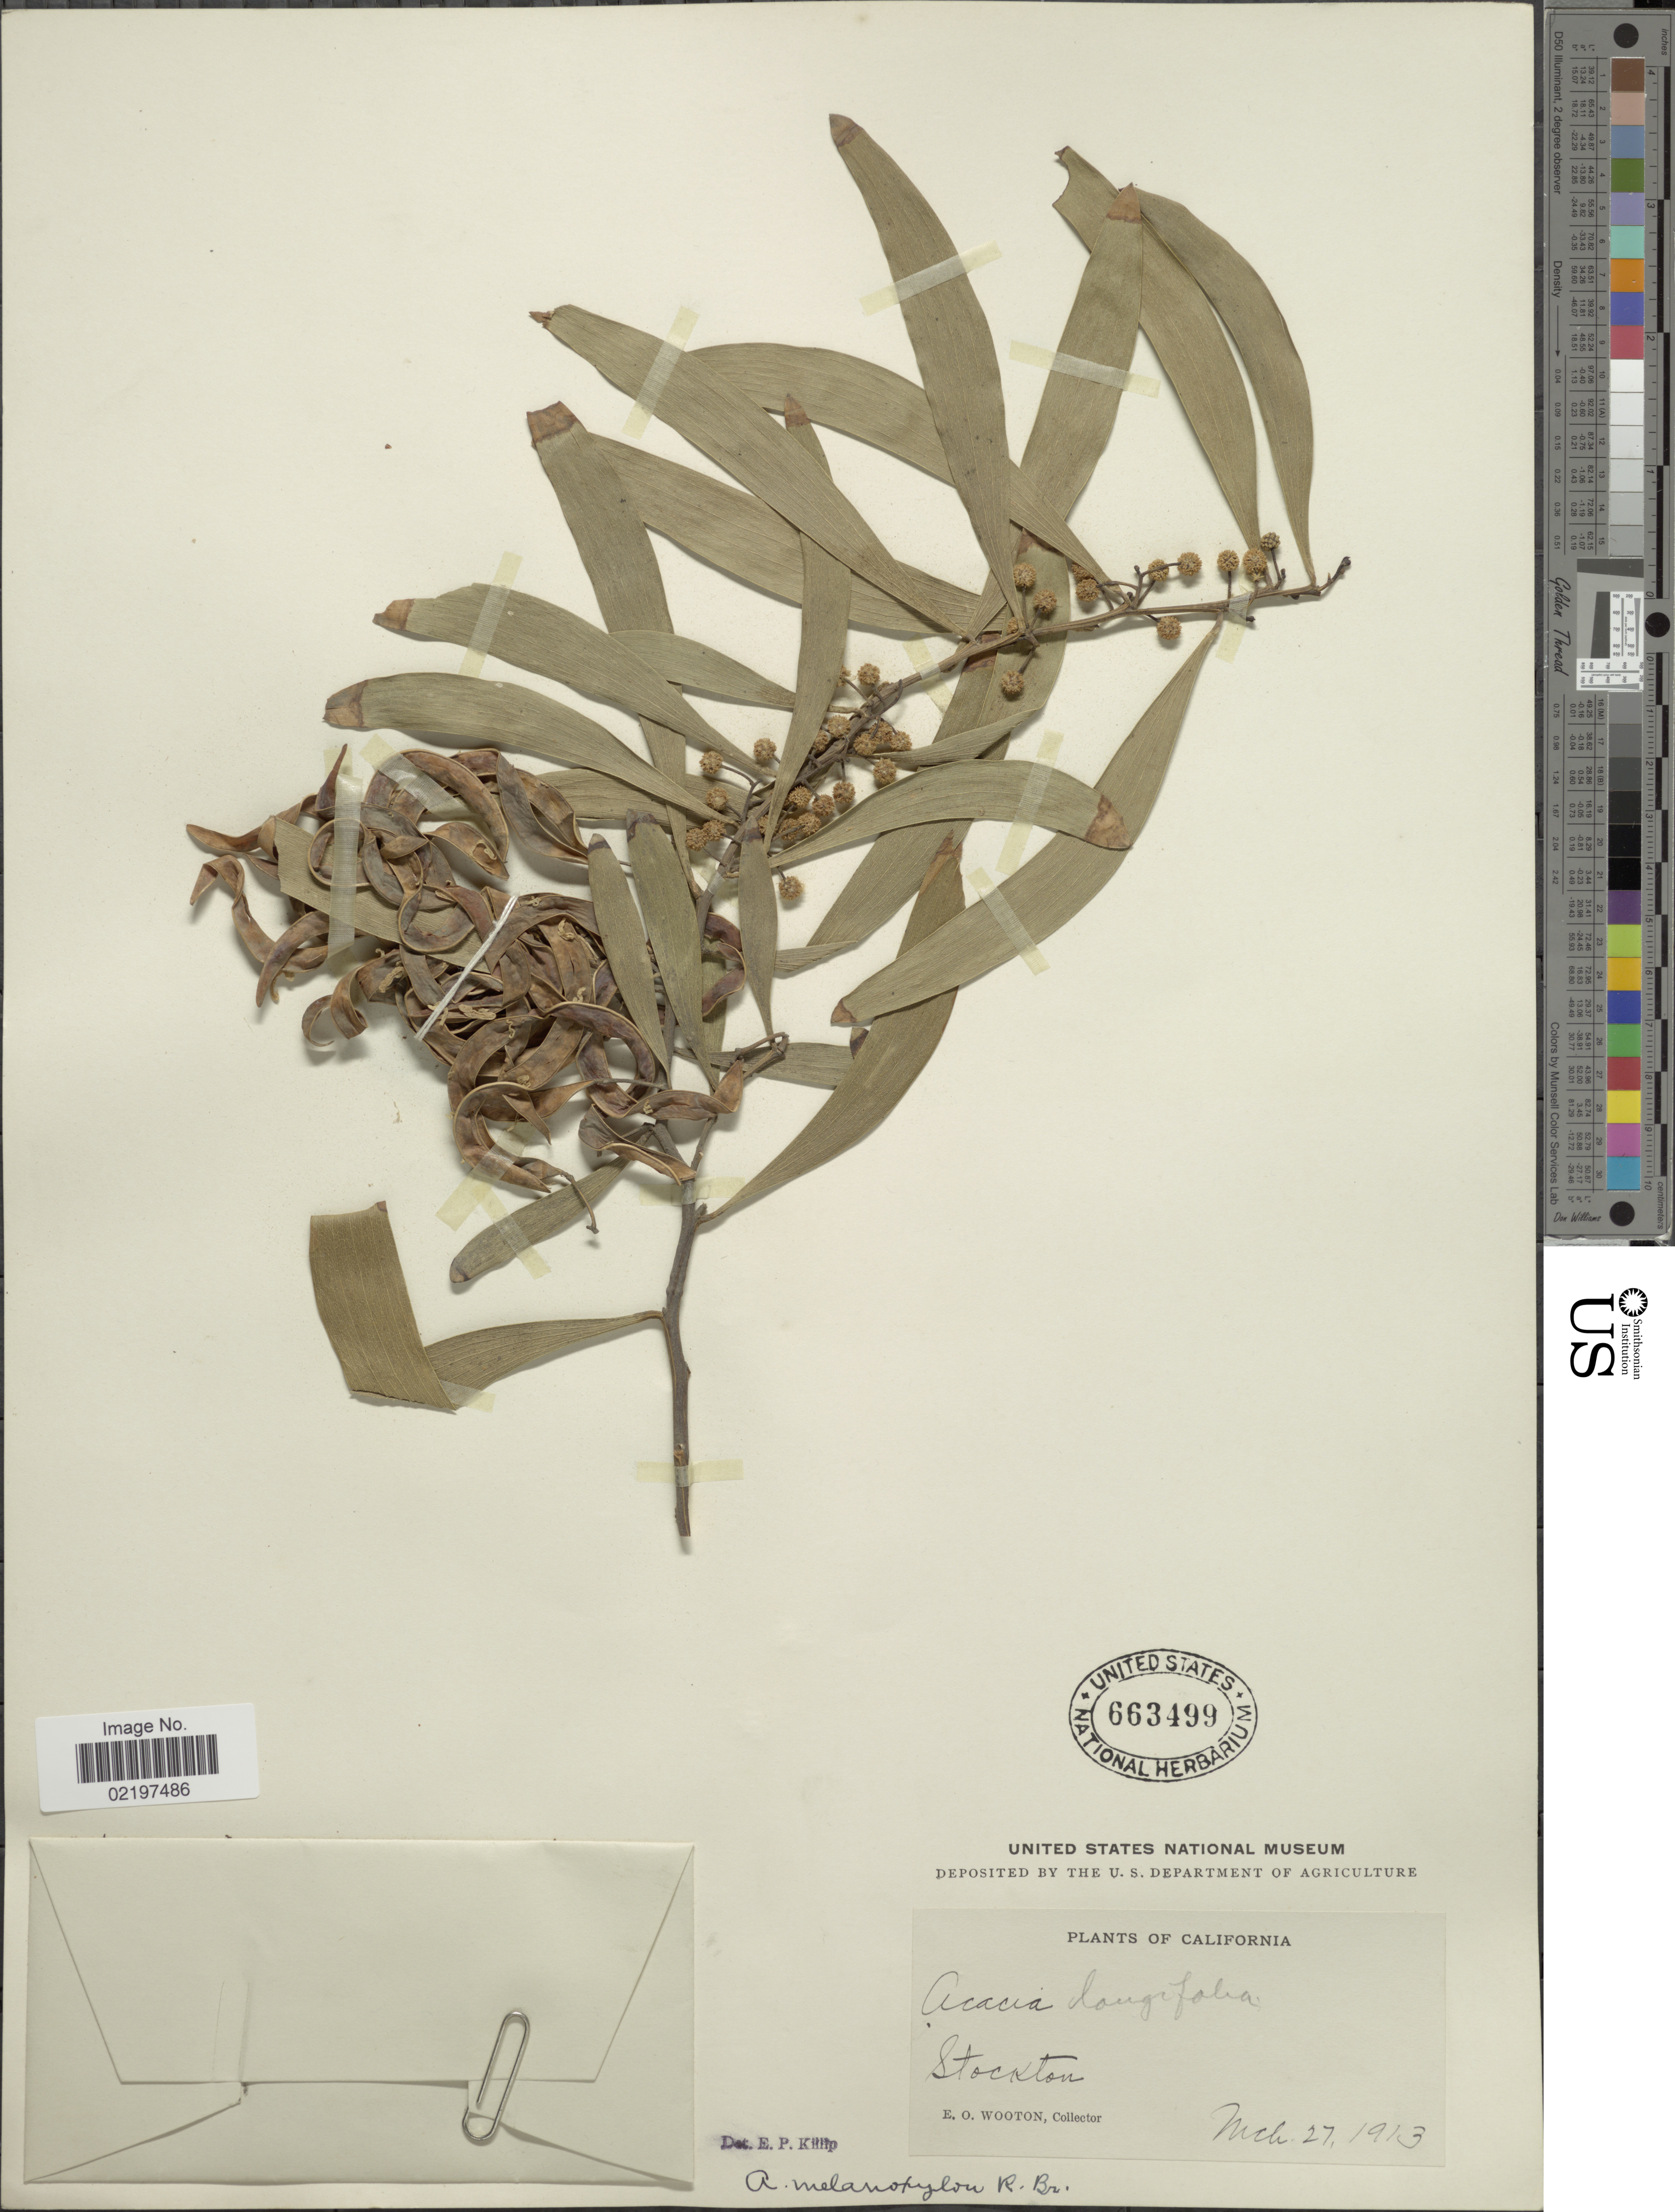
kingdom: Plantae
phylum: Tracheophyta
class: Magnoliopsida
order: Fabales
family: Fabaceae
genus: Acacia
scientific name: Acacia melanoxylon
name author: R. Br.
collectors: E. O. Wooton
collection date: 1913-03-27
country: United States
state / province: California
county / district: San Joaquin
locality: Stockton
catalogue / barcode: US 663499